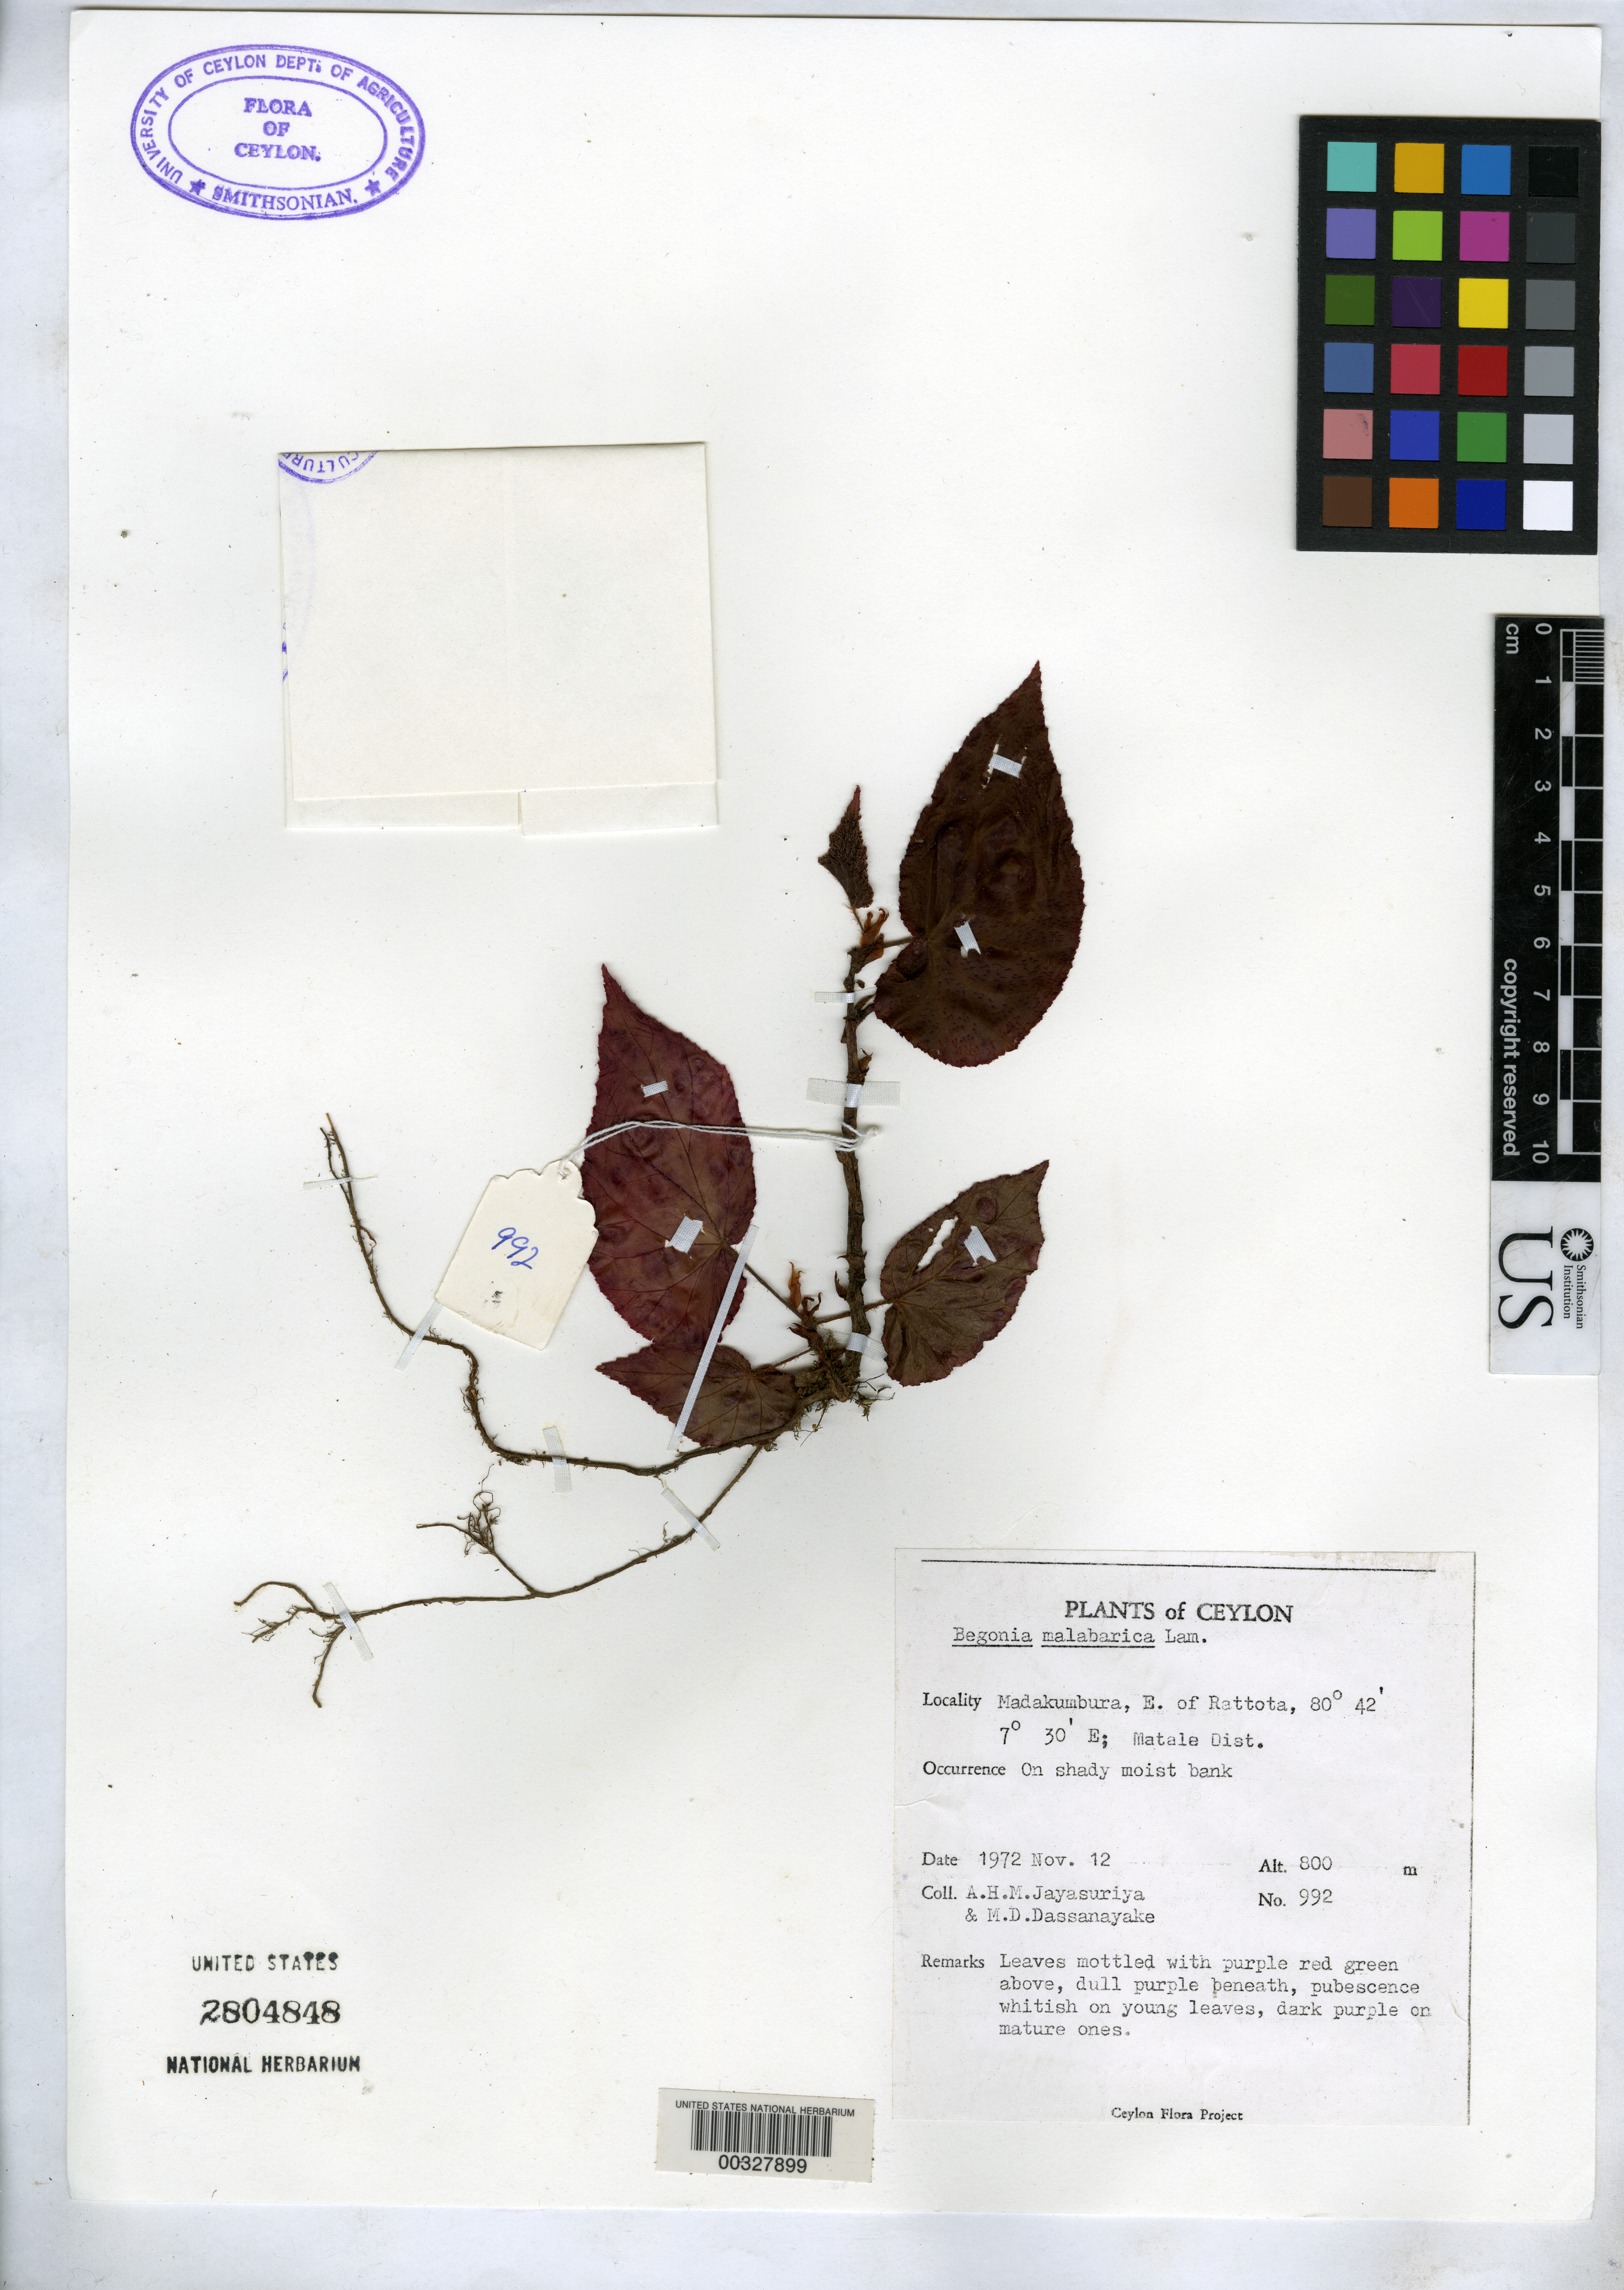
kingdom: Plantae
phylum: Tracheophyta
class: Magnoliopsida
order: Cucurbitales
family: Begoniaceae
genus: Begonia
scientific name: Begonia malabarica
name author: Lam.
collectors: A. H. Jayasuriya & M. Dassanayake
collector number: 992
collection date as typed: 12 Nov 1972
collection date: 1972-11-12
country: Sri Lanka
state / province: Central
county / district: Matale Dist.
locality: Madakumbura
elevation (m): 800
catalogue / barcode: US 2804848